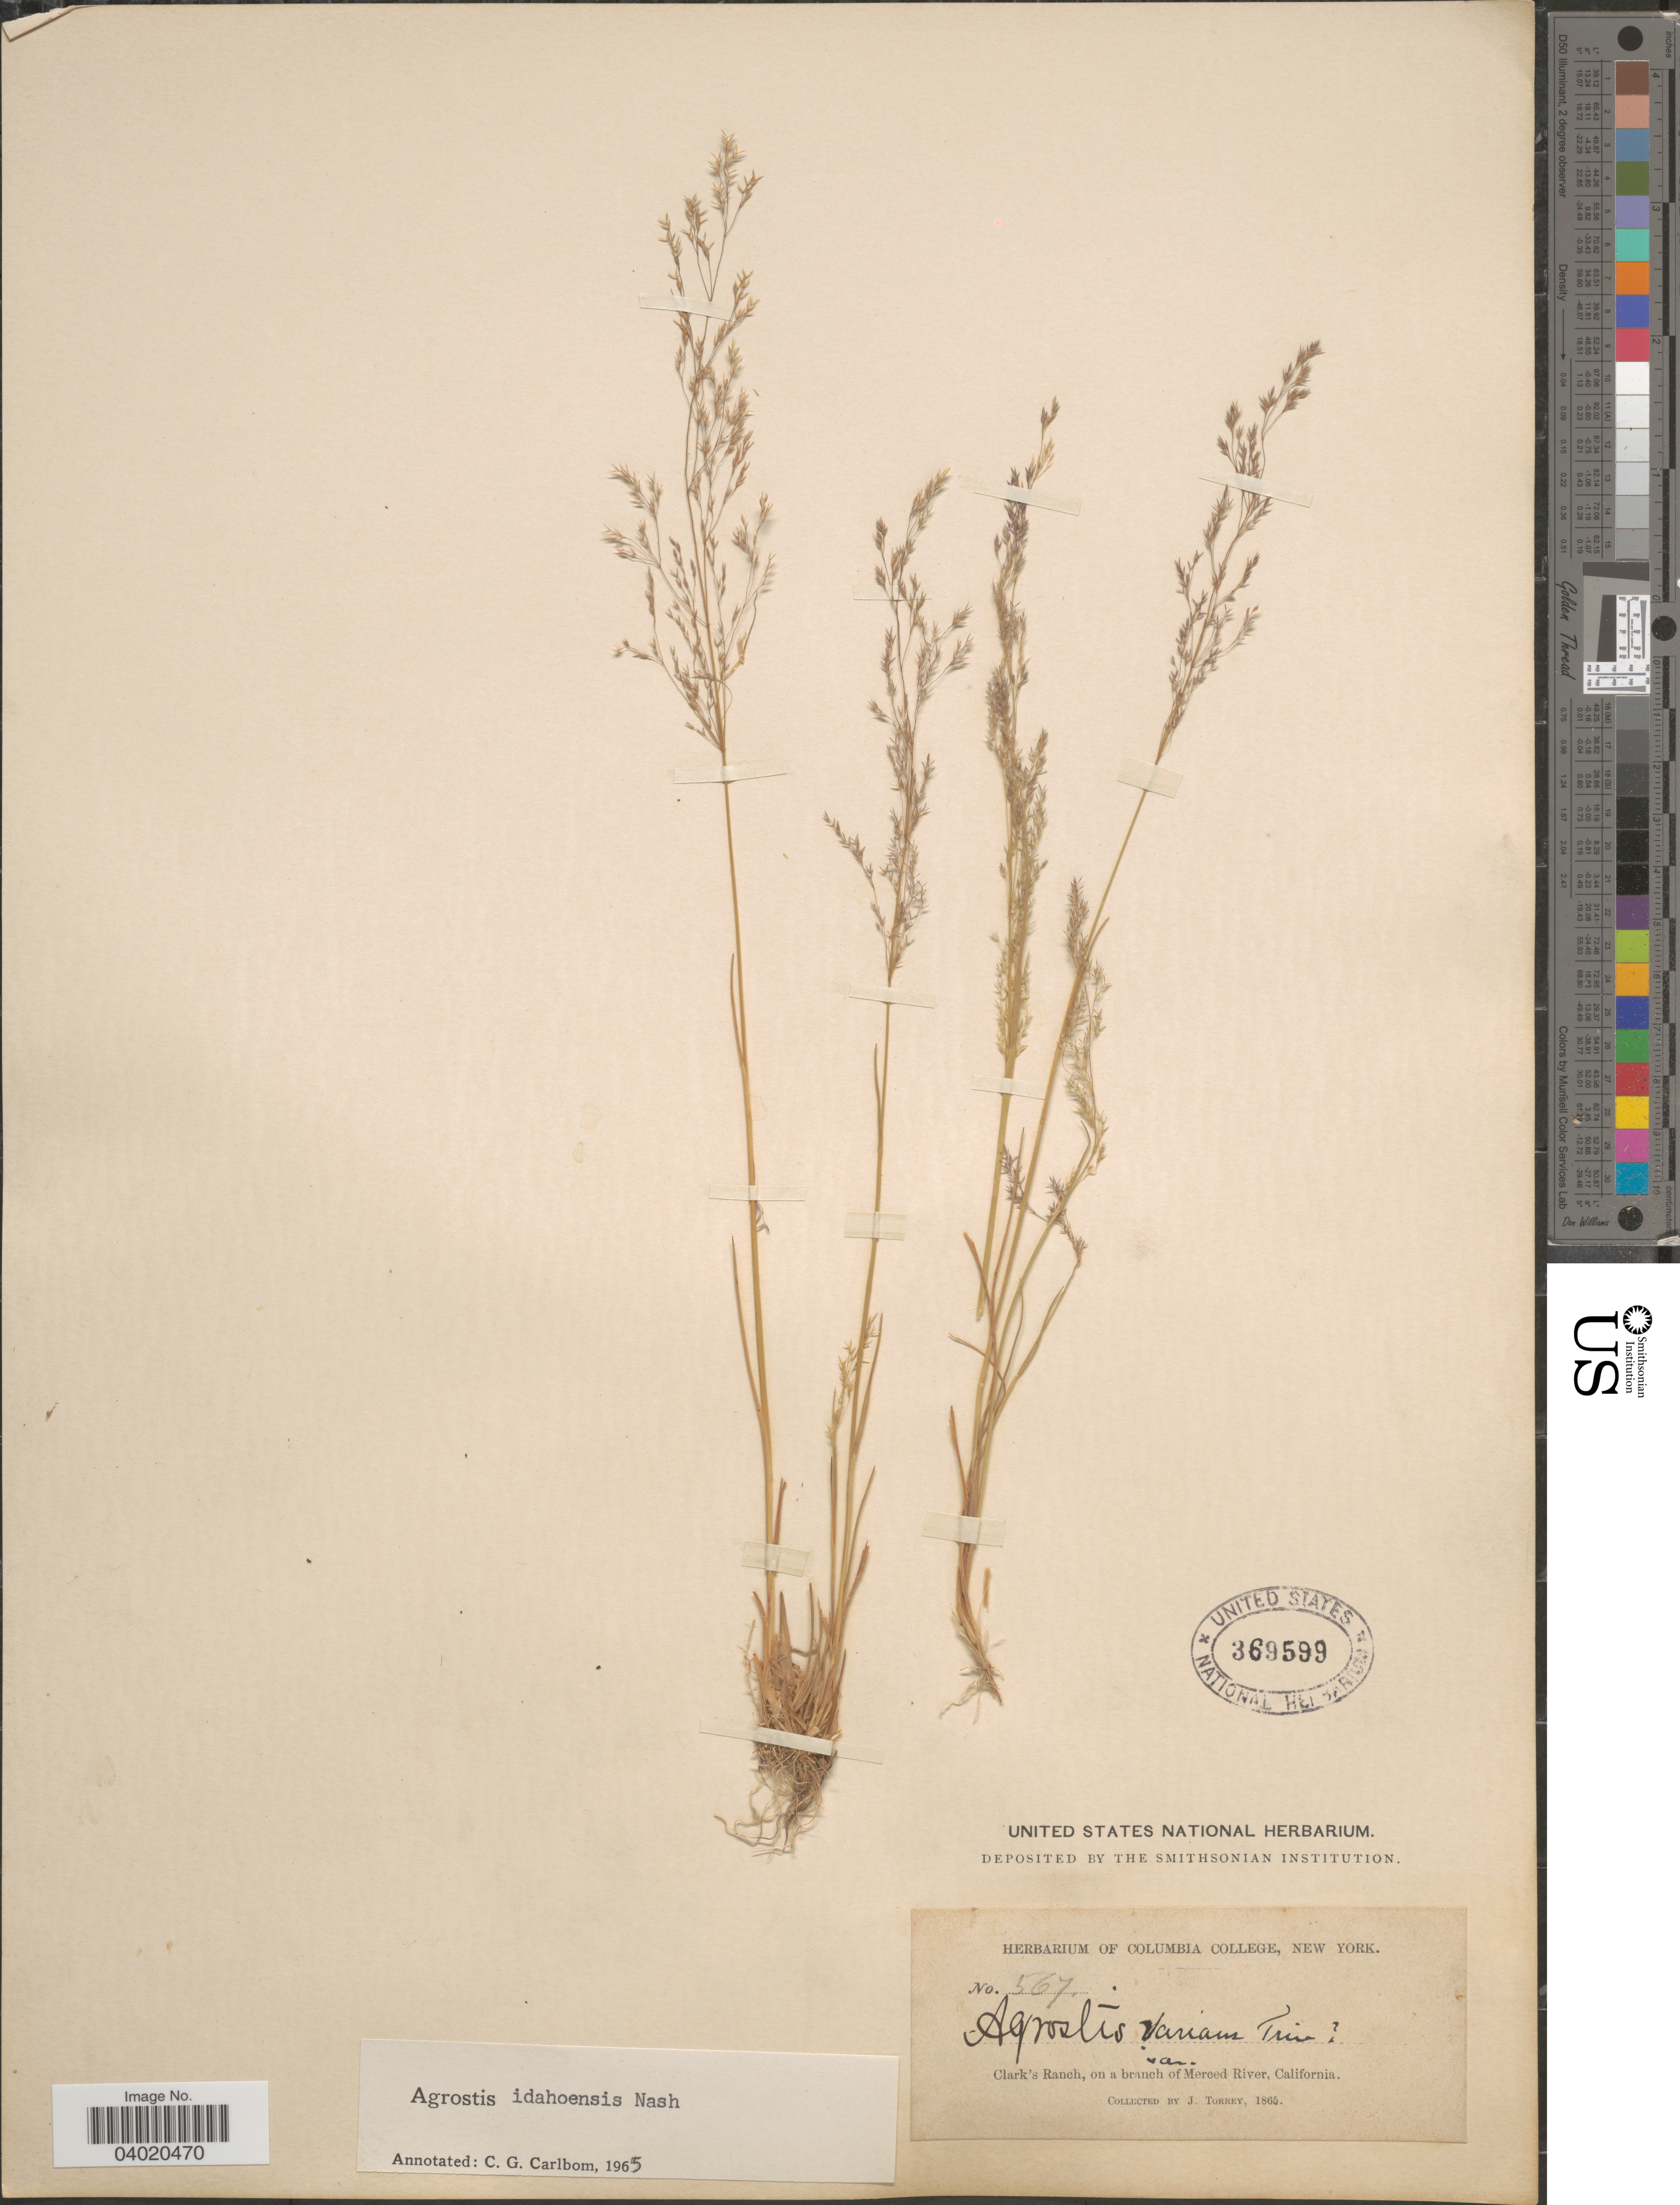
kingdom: Plantae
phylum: Tracheophyta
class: Liliopsida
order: Poales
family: Poaceae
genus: Agrostis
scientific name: Agrostis idahoensis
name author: Nash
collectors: J. Torrey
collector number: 567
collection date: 1865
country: United States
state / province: California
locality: Clark' Ranch, on a bracnh of Merce River.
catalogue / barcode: US 369599